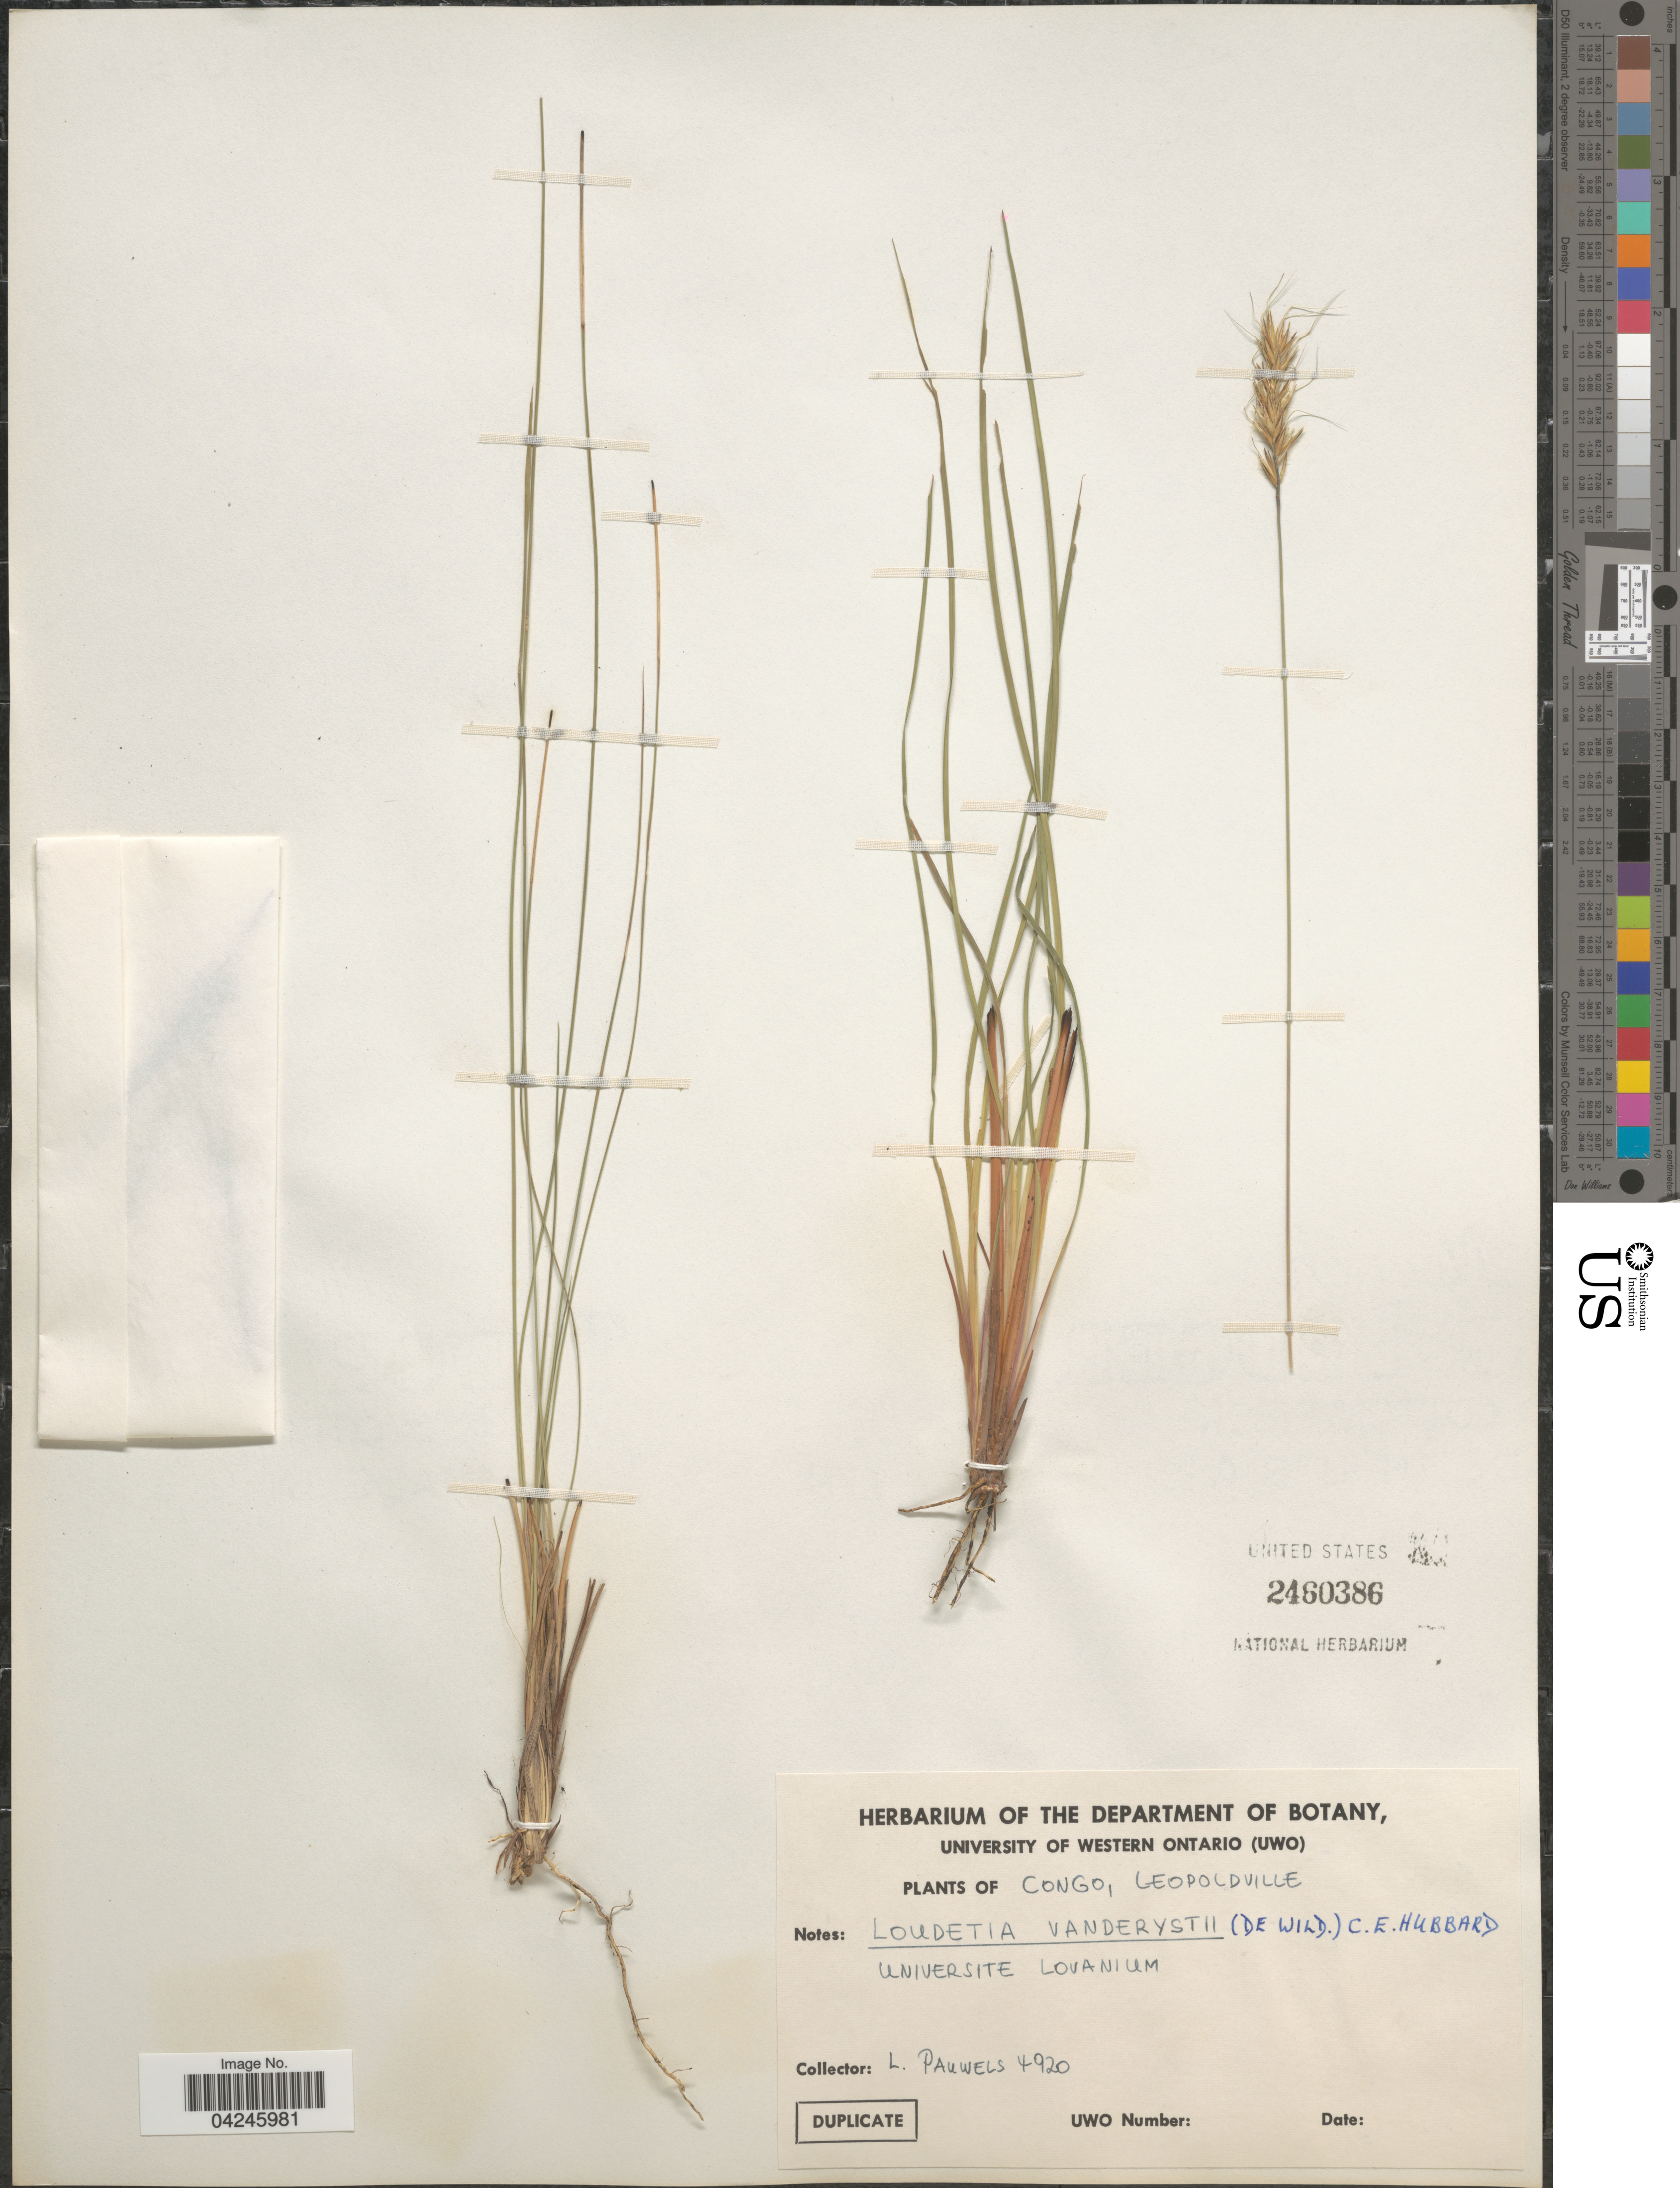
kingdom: Plantae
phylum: Tracheophyta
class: Liliopsida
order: Poales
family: Poaceae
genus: Loudetia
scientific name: Loudetia vanderystii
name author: (De Wild.) C. E. Hubb.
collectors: L. Pauwels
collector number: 4920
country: Congo, Democratic Republic of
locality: Congo, Leopoldville. Universite Lovanium.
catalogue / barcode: US 2460386